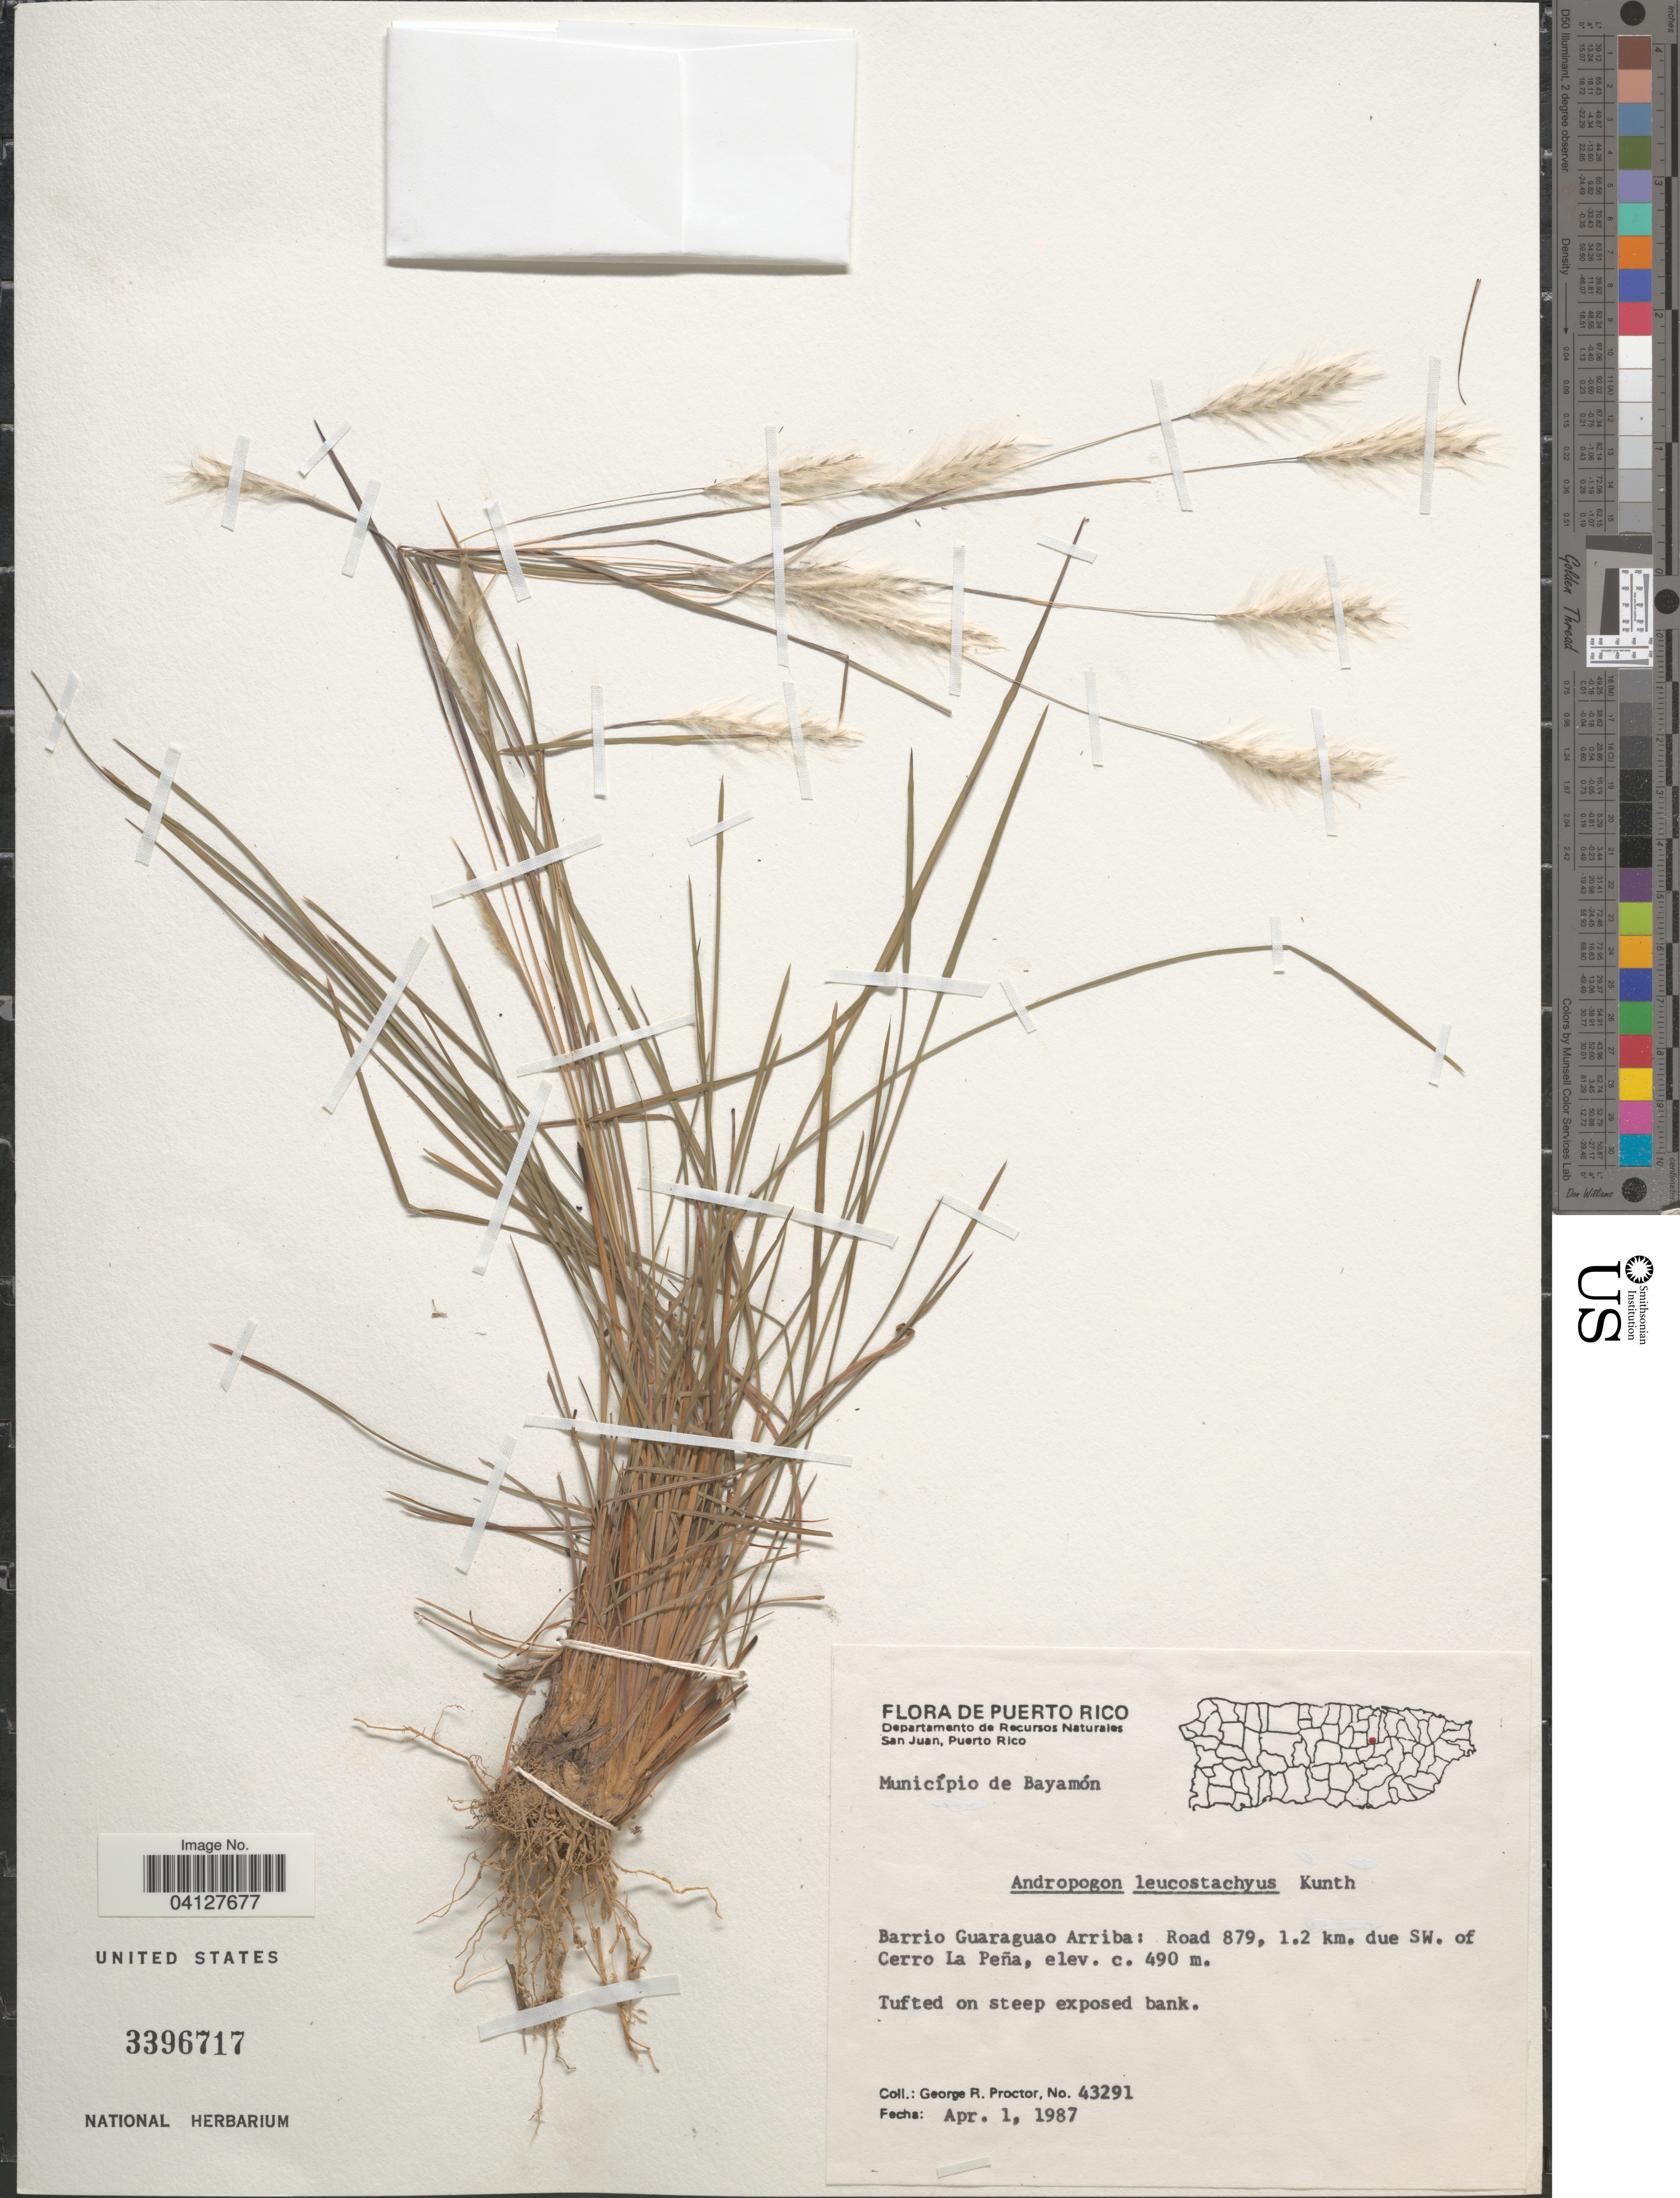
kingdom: Plantae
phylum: Tracheophyta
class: Liliopsida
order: Poales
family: Poaceae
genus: Andropogon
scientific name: Andropogon leucostachyus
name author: Kunth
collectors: G. Proctor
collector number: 43291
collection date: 1987-04-01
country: Puerto Rico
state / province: Bayamón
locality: Município de Bayamón. Barrio Guaraguao Arriba: Road 879, 1.2 km. due SW. of Cerro La Peña.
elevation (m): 490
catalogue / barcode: US 3396717